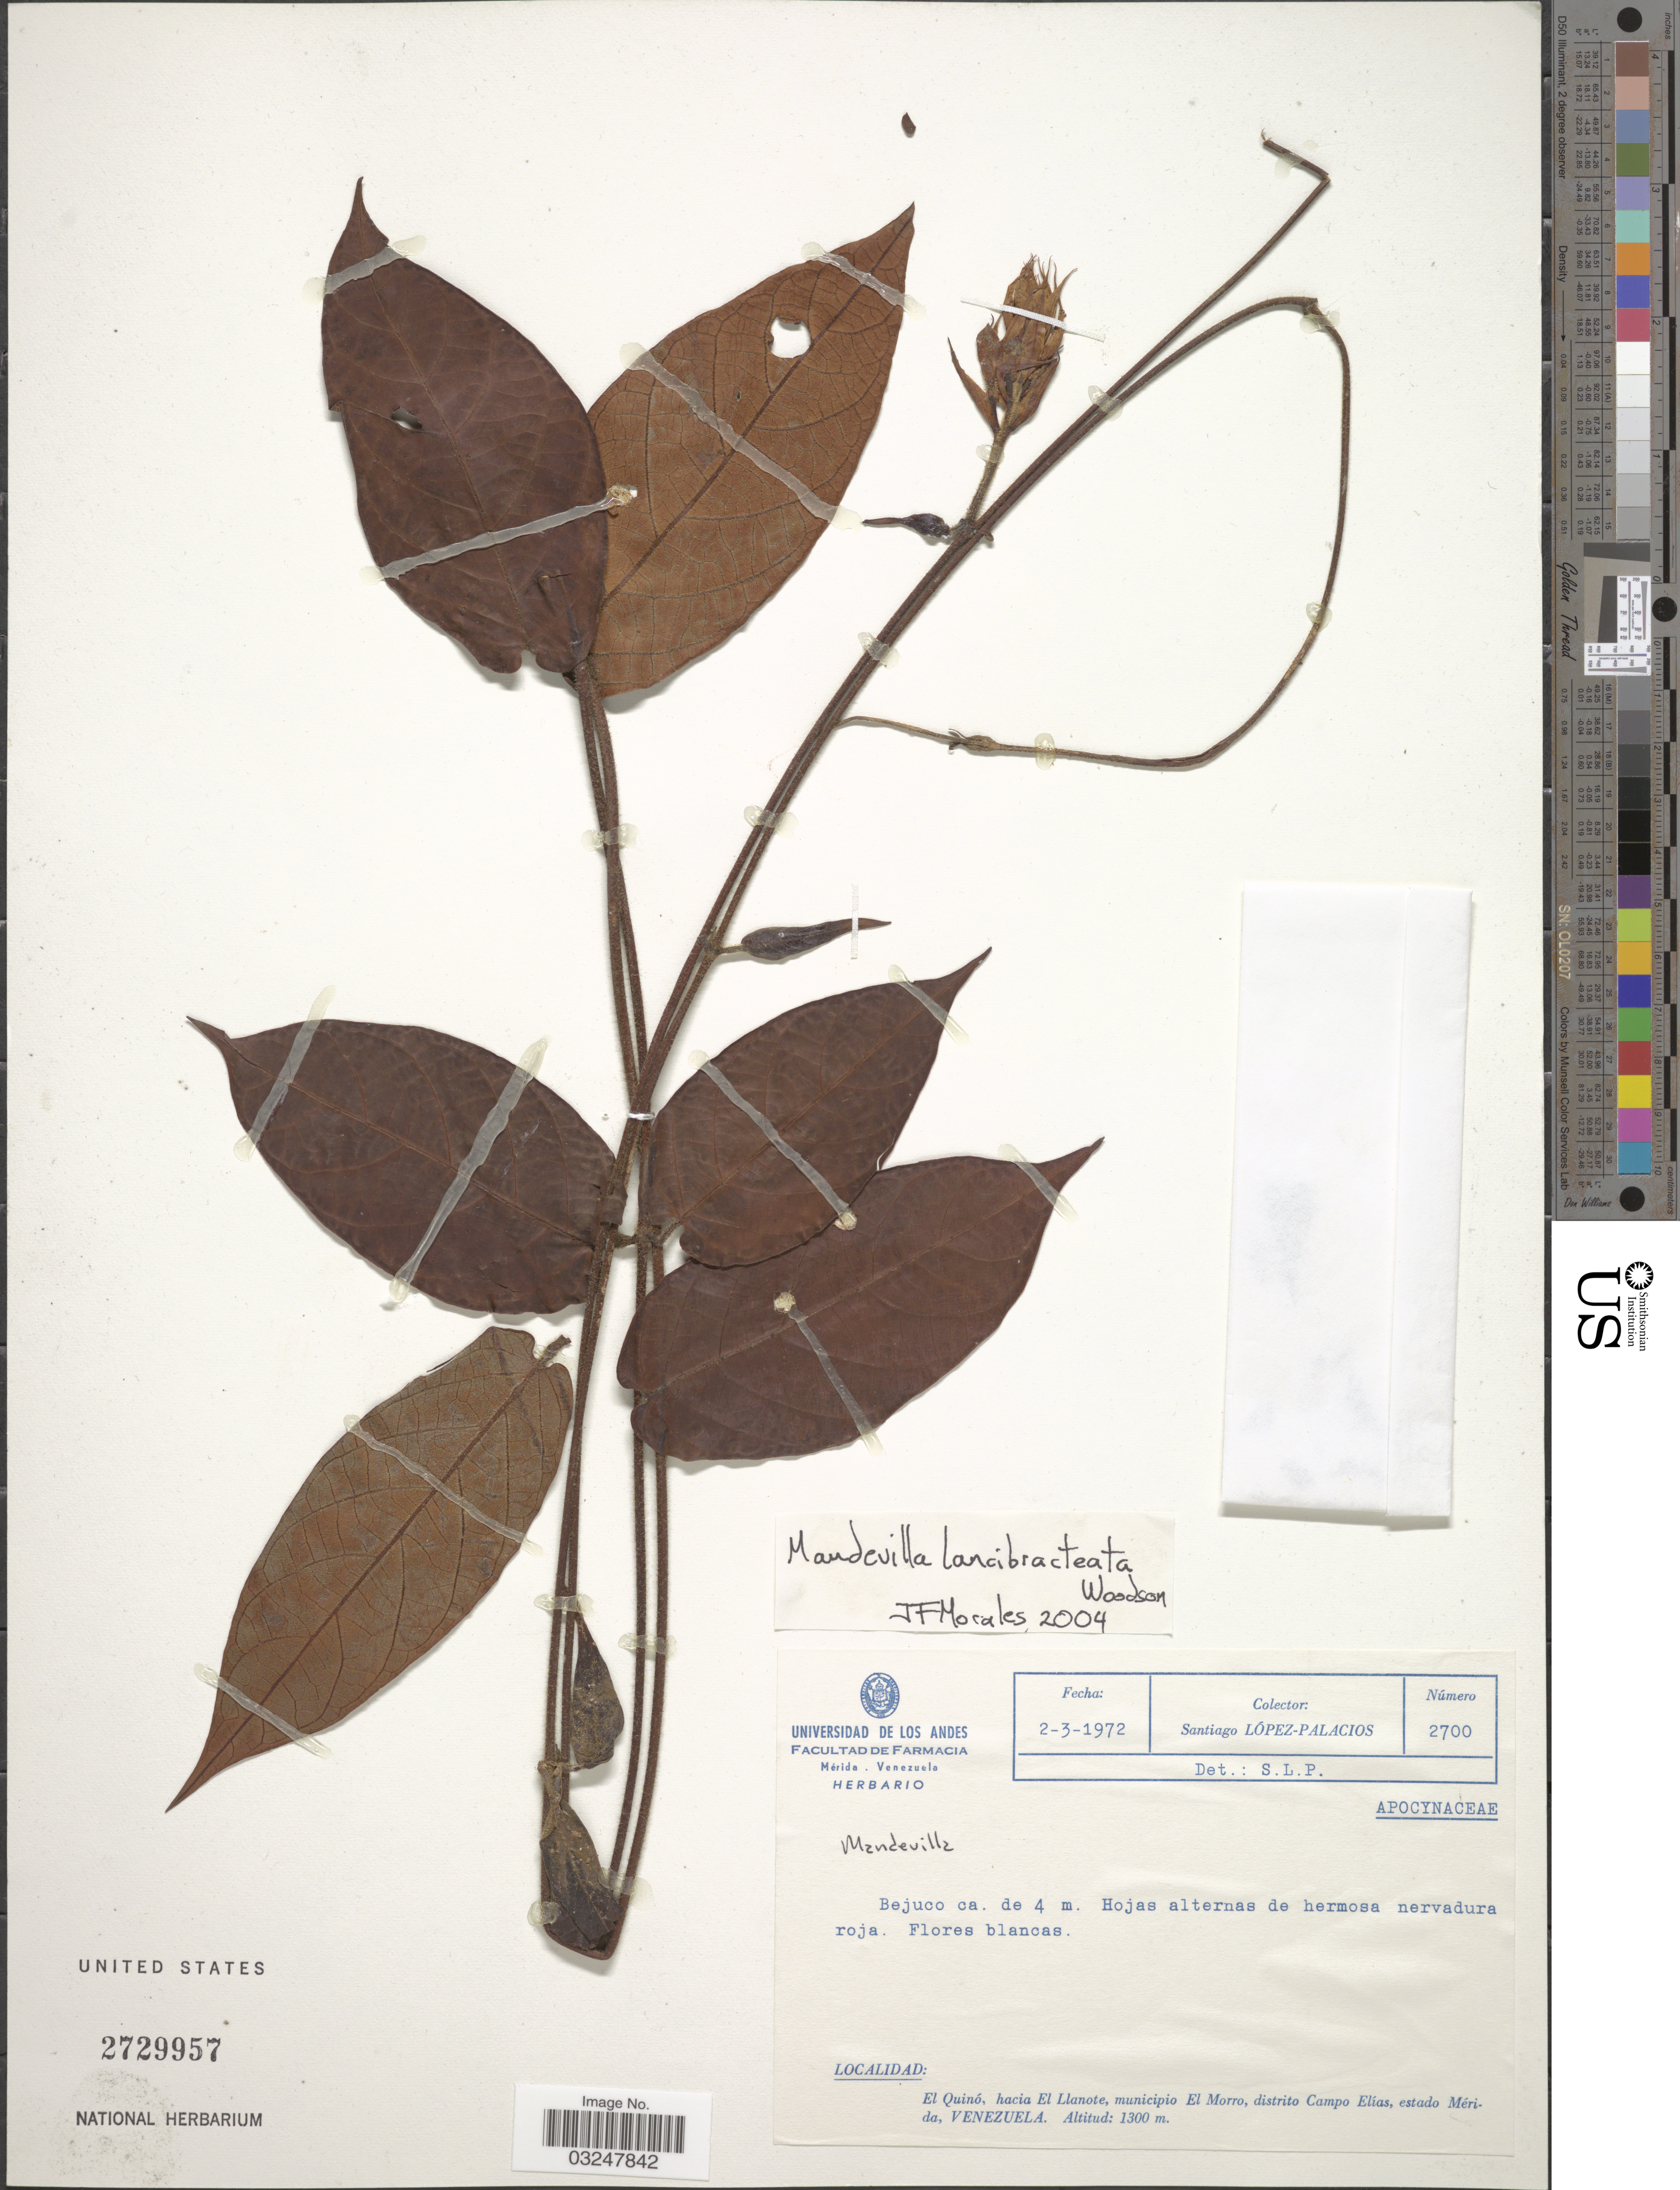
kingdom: Plantae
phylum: Tracheophyta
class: Magnoliopsida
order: Gentianales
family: Apocynaceae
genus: Mandevilla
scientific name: Mandevilla lancibracteata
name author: Woodson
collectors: S. López-Palacios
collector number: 2700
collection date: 1972-03-02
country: Venezuela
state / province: Mérida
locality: El Quinó, hacia El Llanote, municipio El Morro, distrito Campo Elías, estado Mérida.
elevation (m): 1300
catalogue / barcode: US 2729957